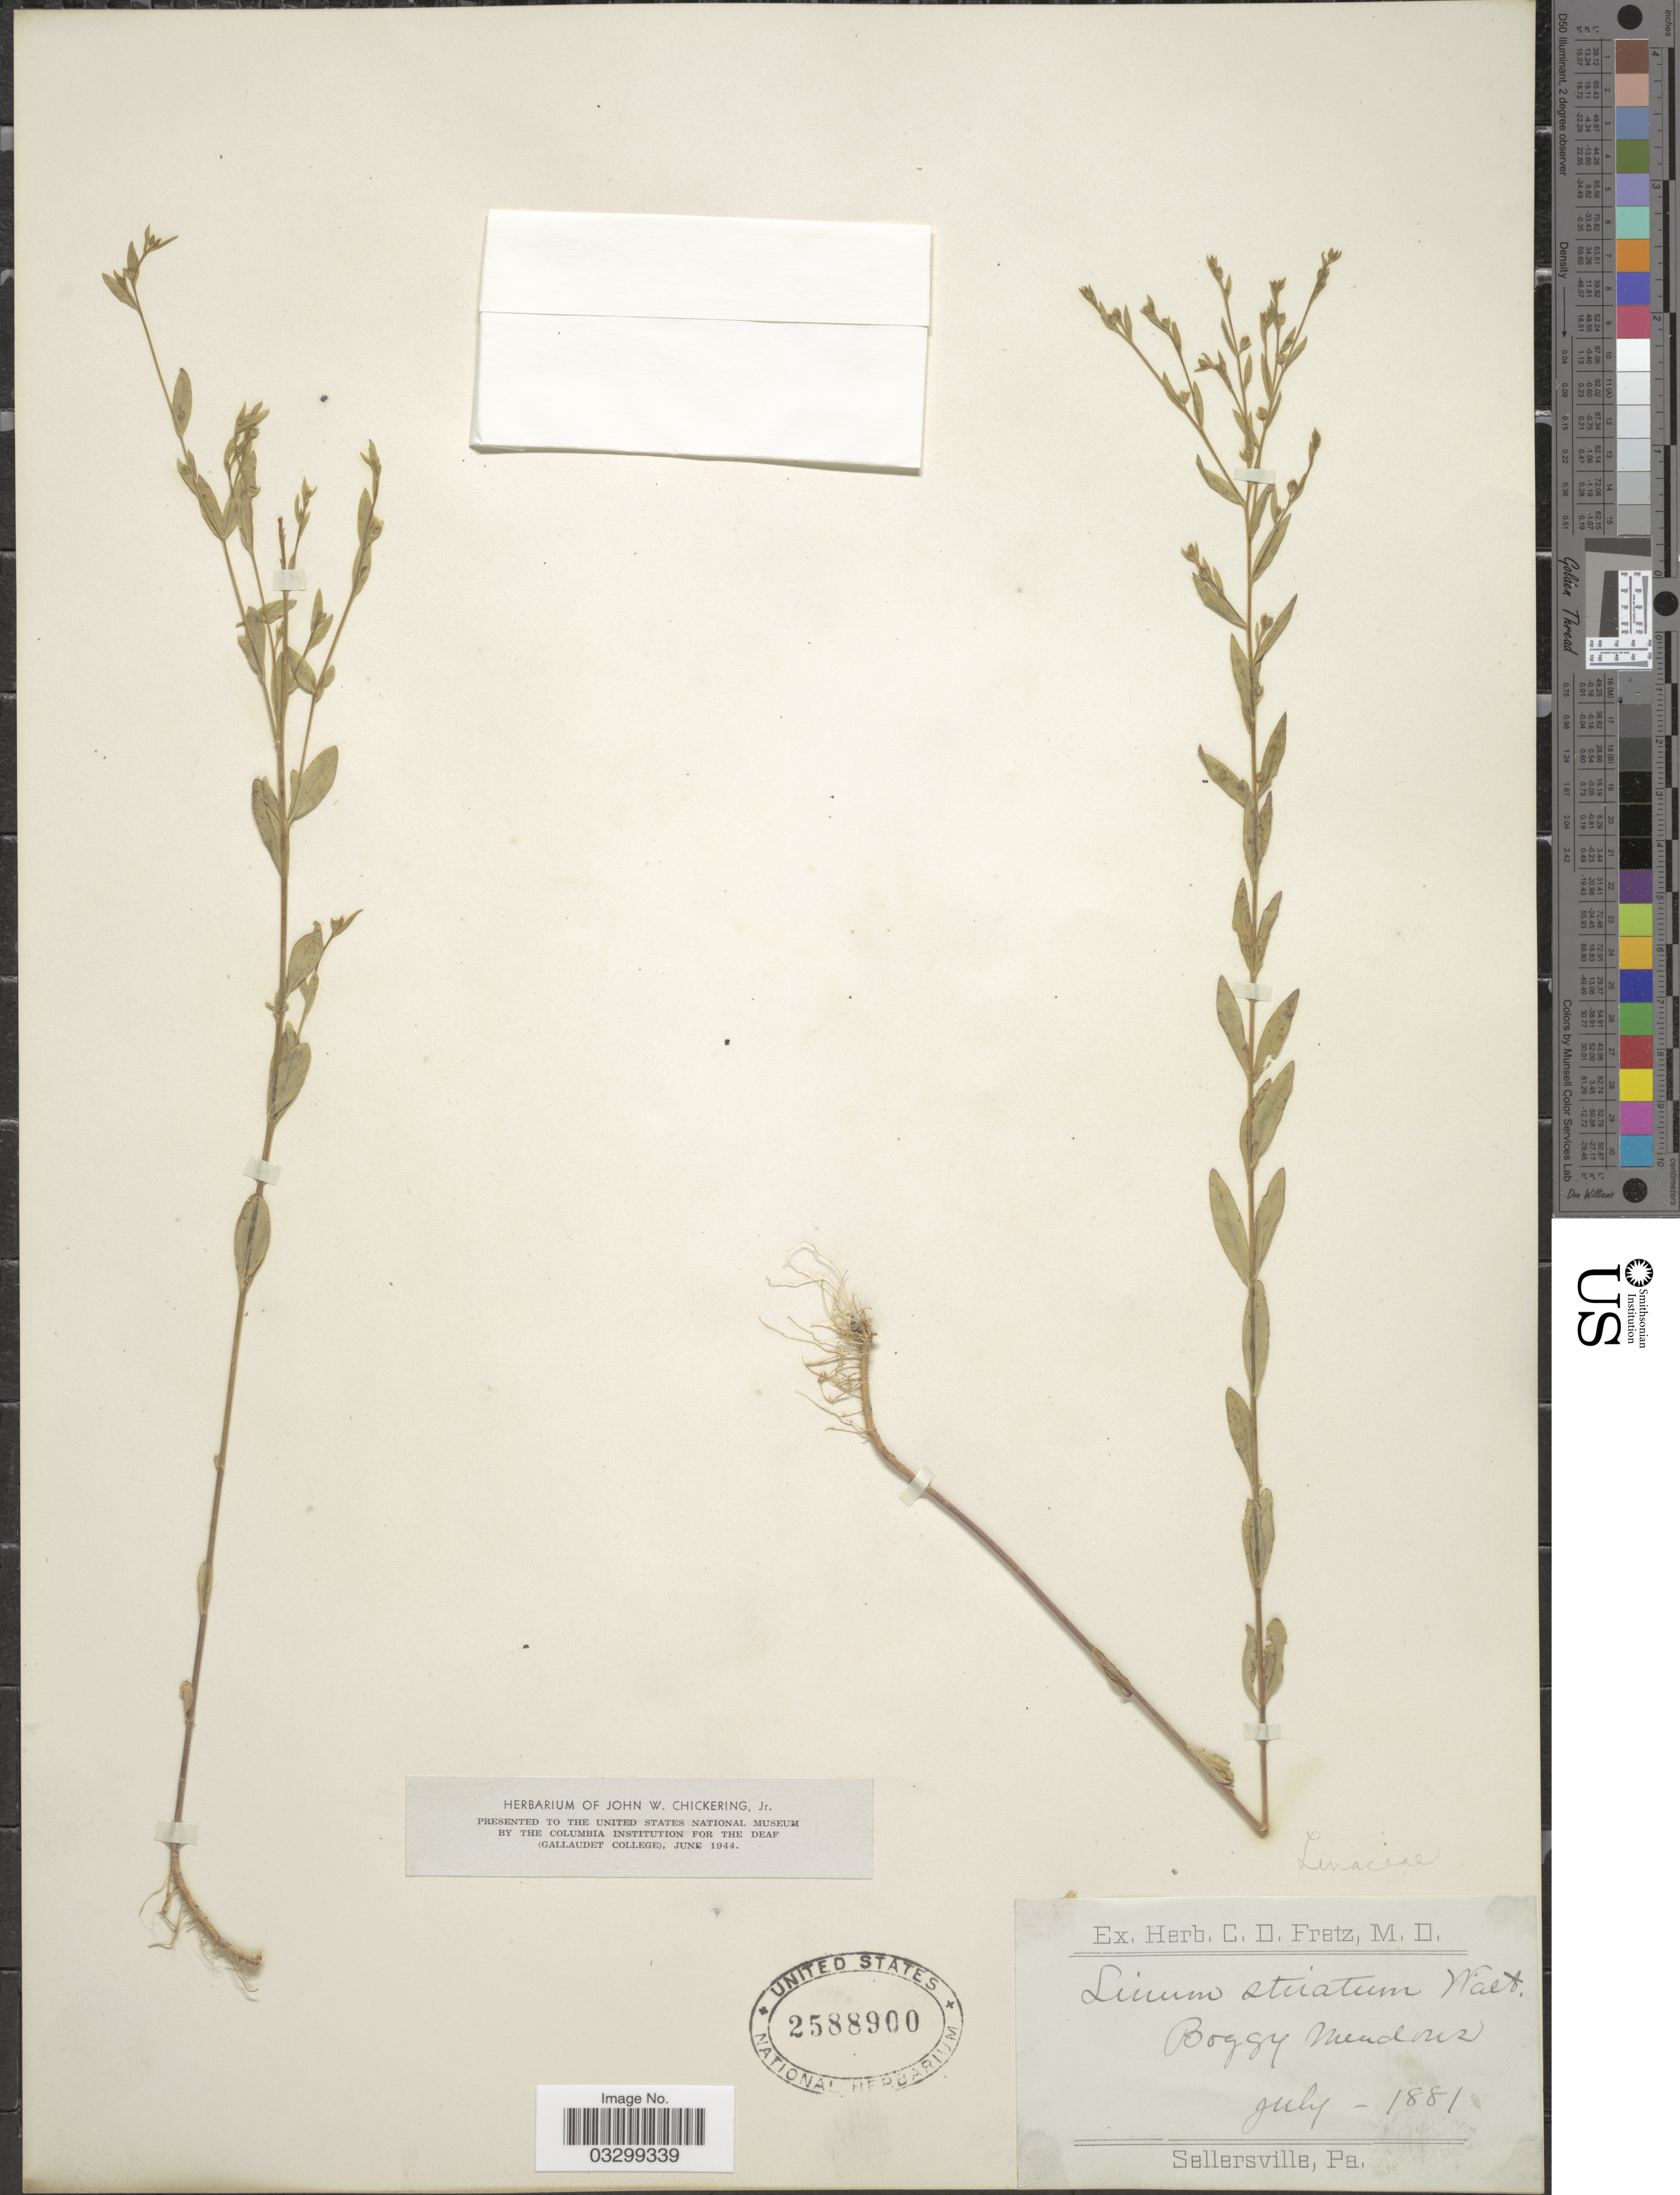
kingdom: Plantae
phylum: Tracheophyta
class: Magnoliopsida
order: Malpighiales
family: Linaceae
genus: Linum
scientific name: Linum striatum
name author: Walter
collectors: ex herb. C.D. Fretz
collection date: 1881-07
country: United States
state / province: Pennsylvania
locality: Boggy Meadow.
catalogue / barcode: US 2588900